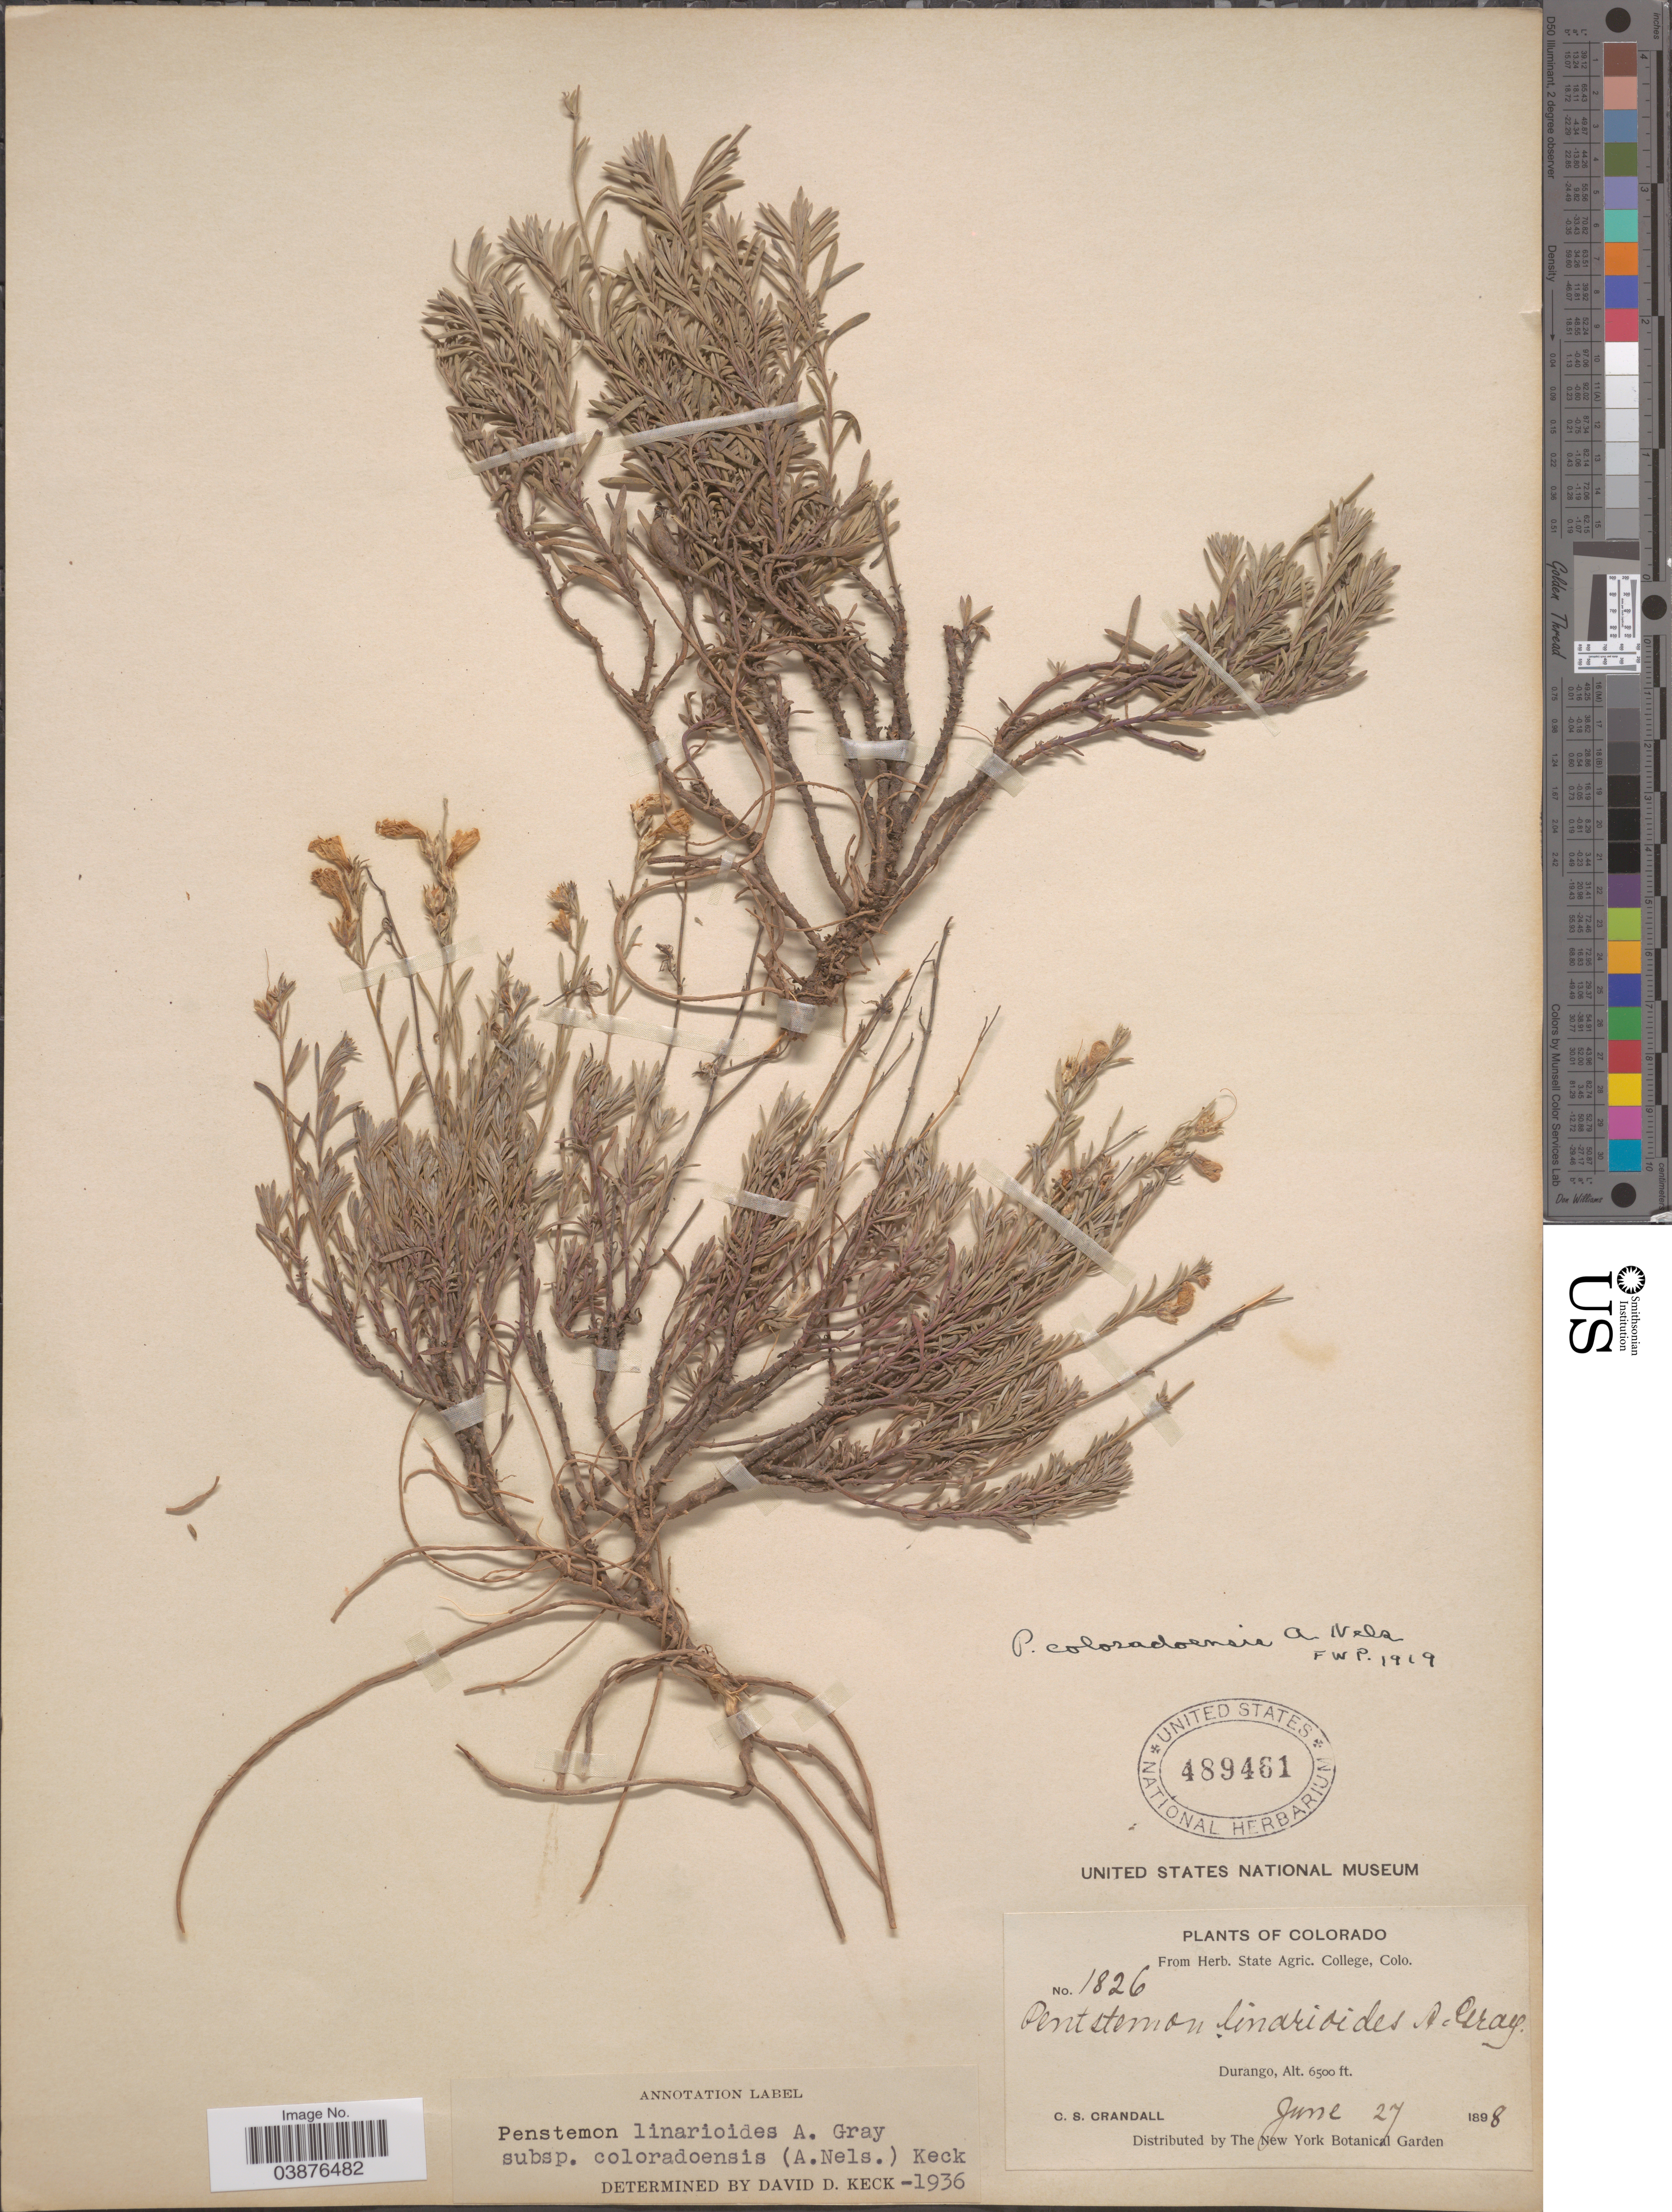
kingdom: Plantae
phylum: Tracheophyta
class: Magnoliopsida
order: Lamiales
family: Plantaginaceae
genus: Penstemon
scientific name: Penstemon linarioides subsp. coloradoensis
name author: (A. Nelson) D.D. Keck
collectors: C. Crandall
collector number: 1826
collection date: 1898-06-27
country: United States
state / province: Colorado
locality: Durango.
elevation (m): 1981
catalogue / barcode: US 489461